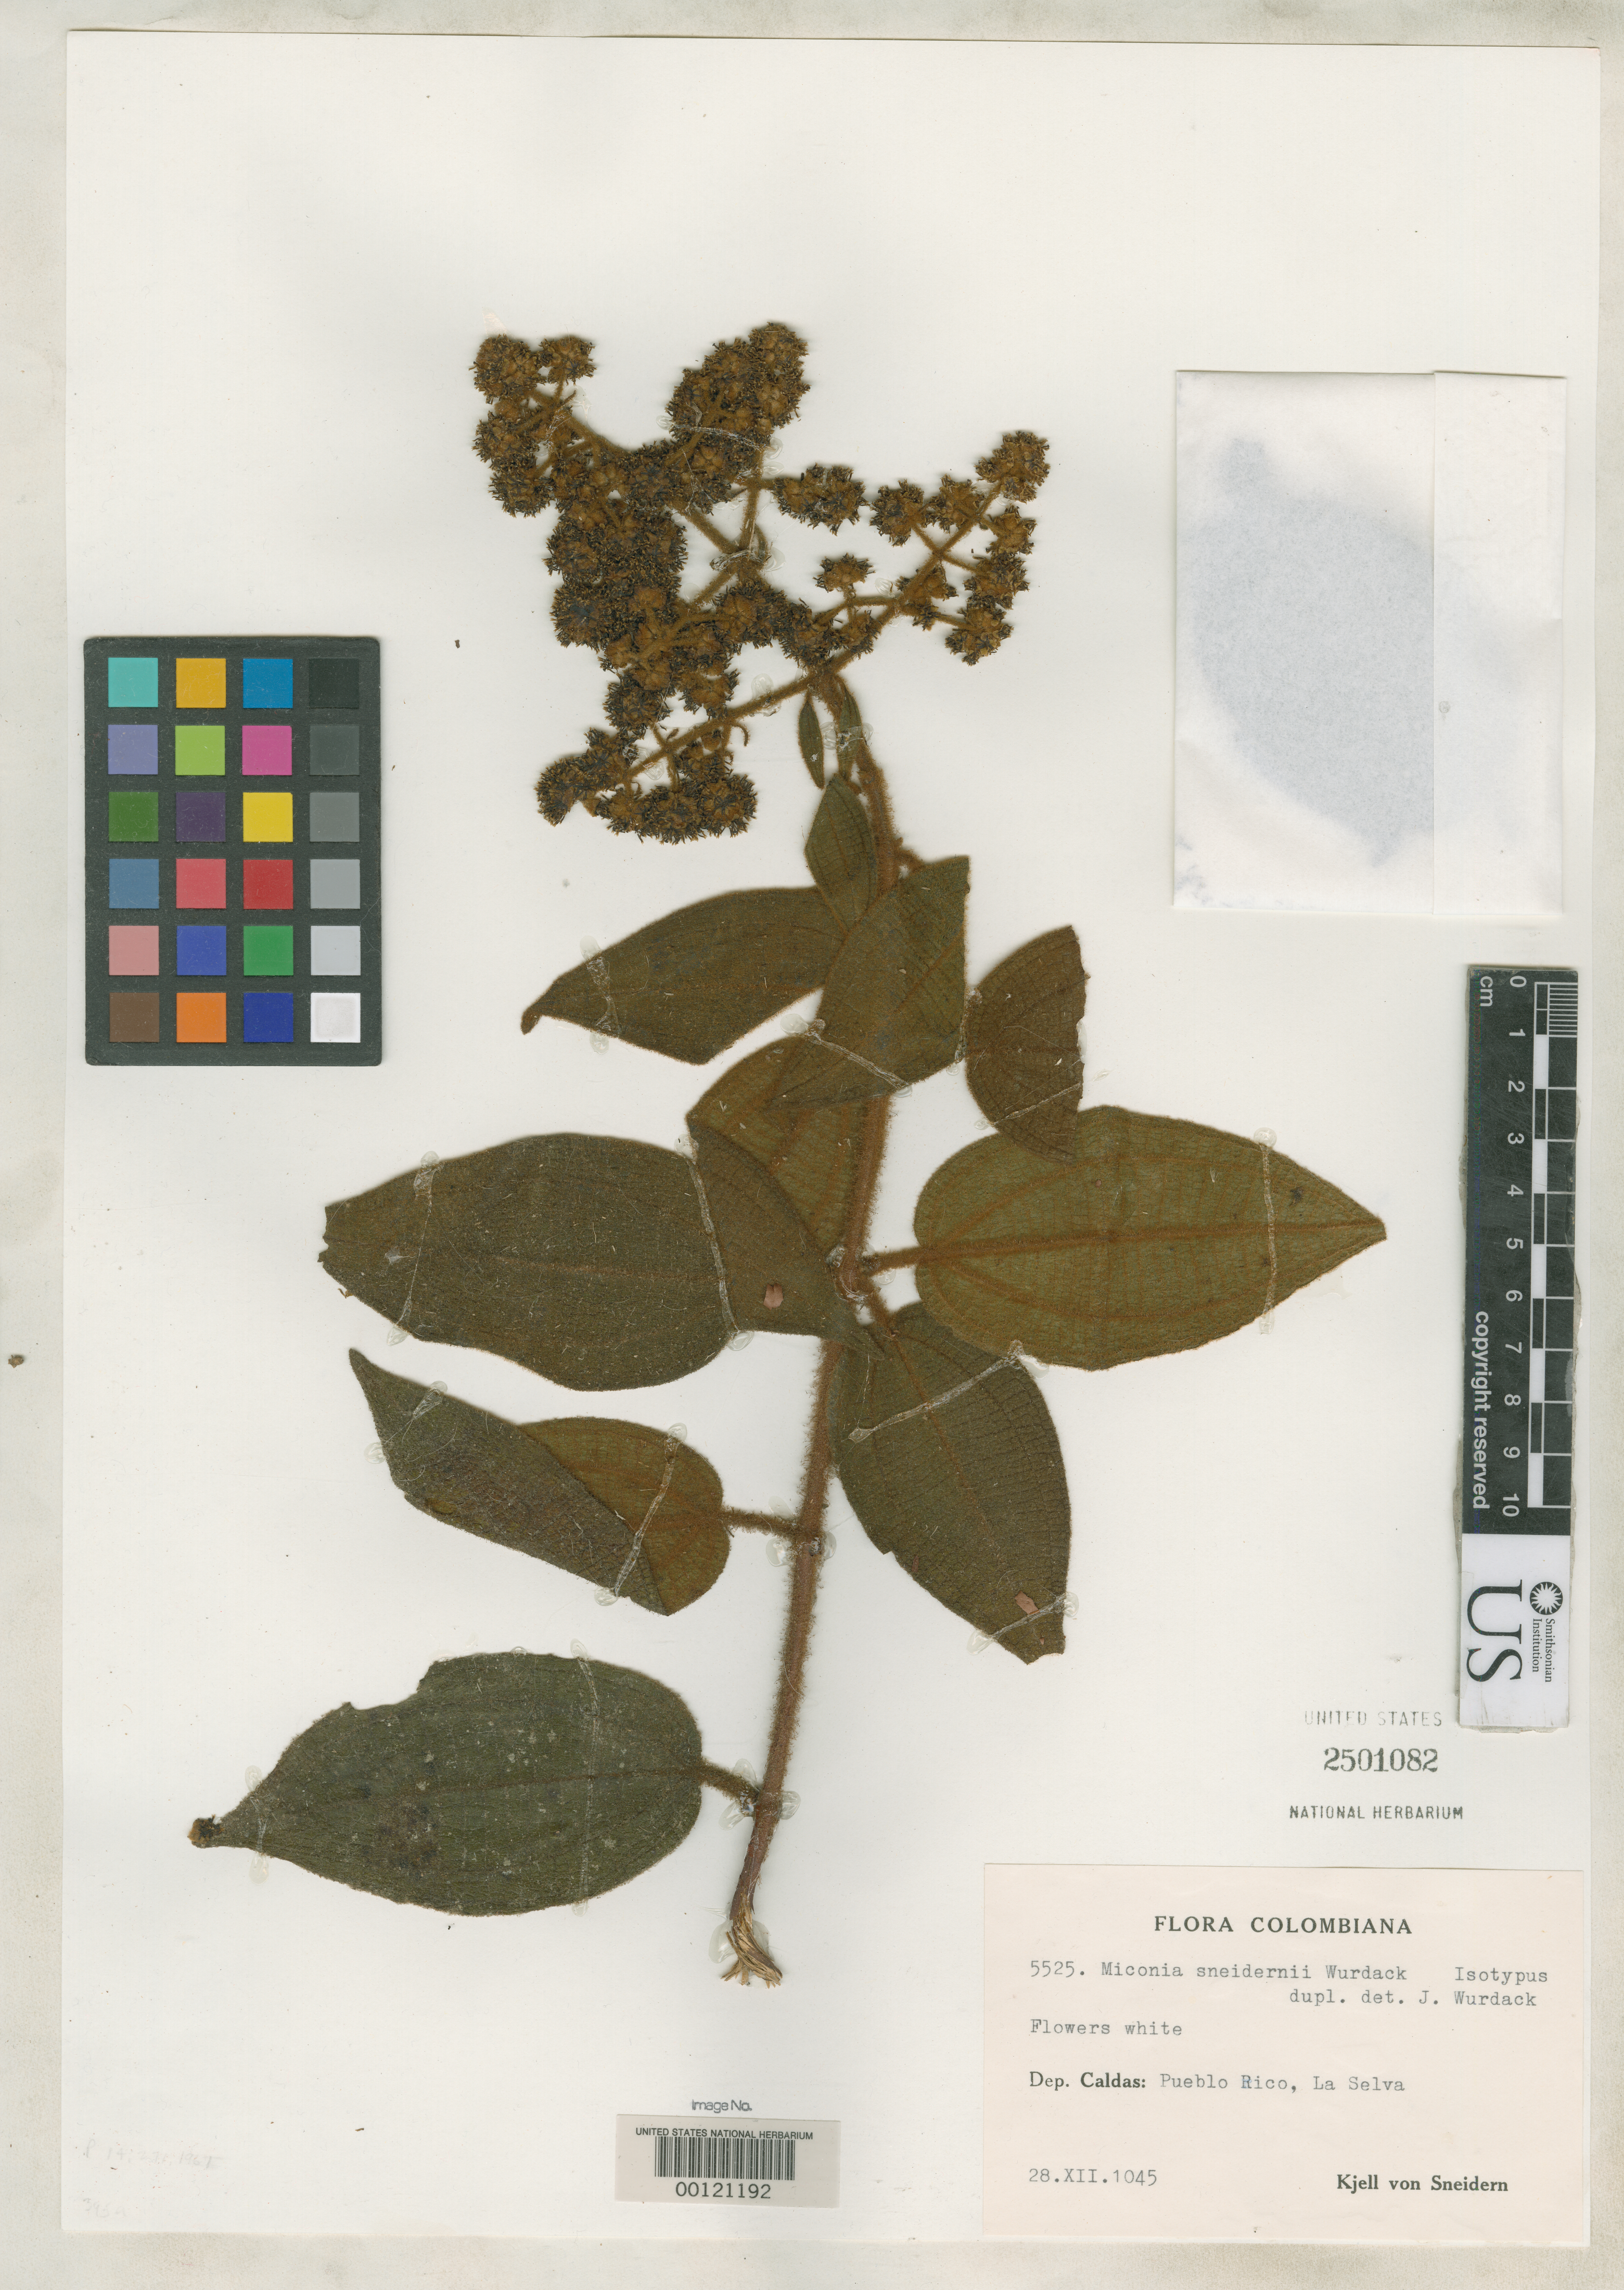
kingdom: Plantae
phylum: Tracheophyta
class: Magnoliopsida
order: Myrtales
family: Melastomataceae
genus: Miconia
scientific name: Miconia sneidernii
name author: Wurdack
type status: Isotype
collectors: K. von Sneidern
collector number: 5525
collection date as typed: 28 Dec 1945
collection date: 1945-12-28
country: Colombia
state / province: Caldas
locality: Pueblo Rico.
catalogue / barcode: US 2501082